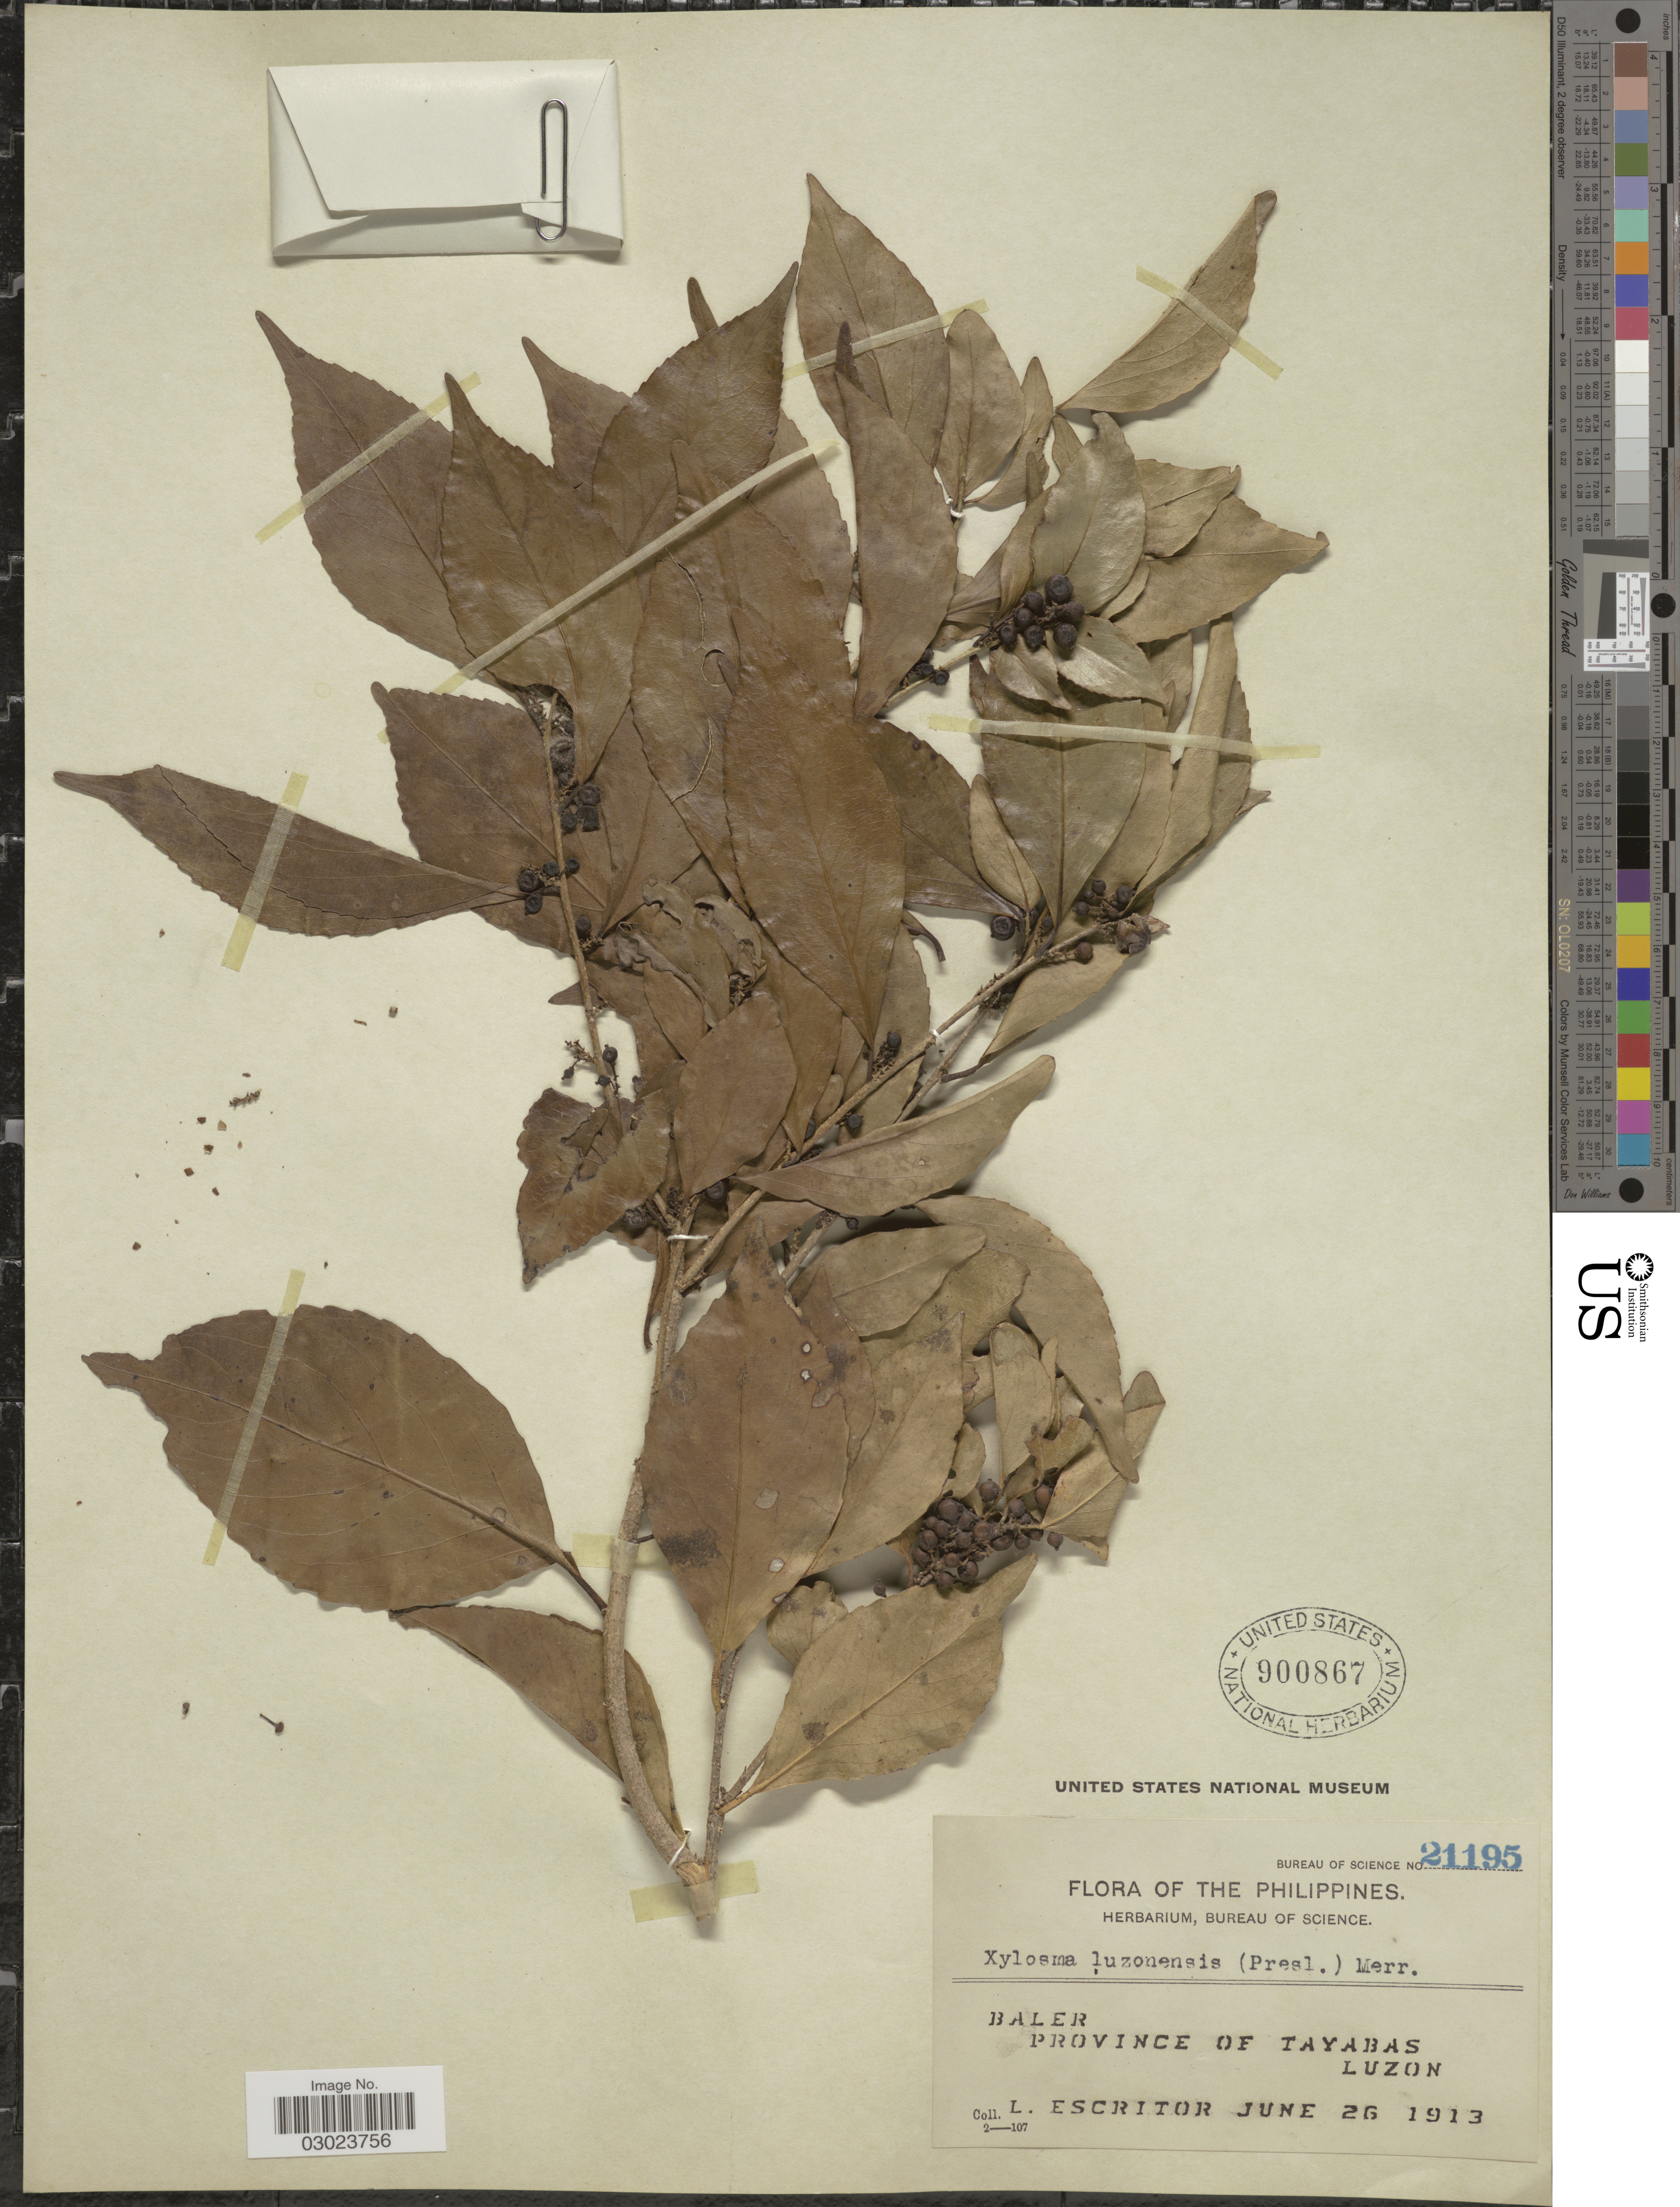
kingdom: Plantae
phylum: Tracheophyta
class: Magnoliopsida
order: Malpighiales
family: Salicaceae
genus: Xylosma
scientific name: Xylosma luzonensis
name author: Clos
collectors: L. Escritor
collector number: Bureau of Science 21195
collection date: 1913-06-26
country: Philippines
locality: Baler, Province of Tayabas, Luzon.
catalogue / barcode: US 900867